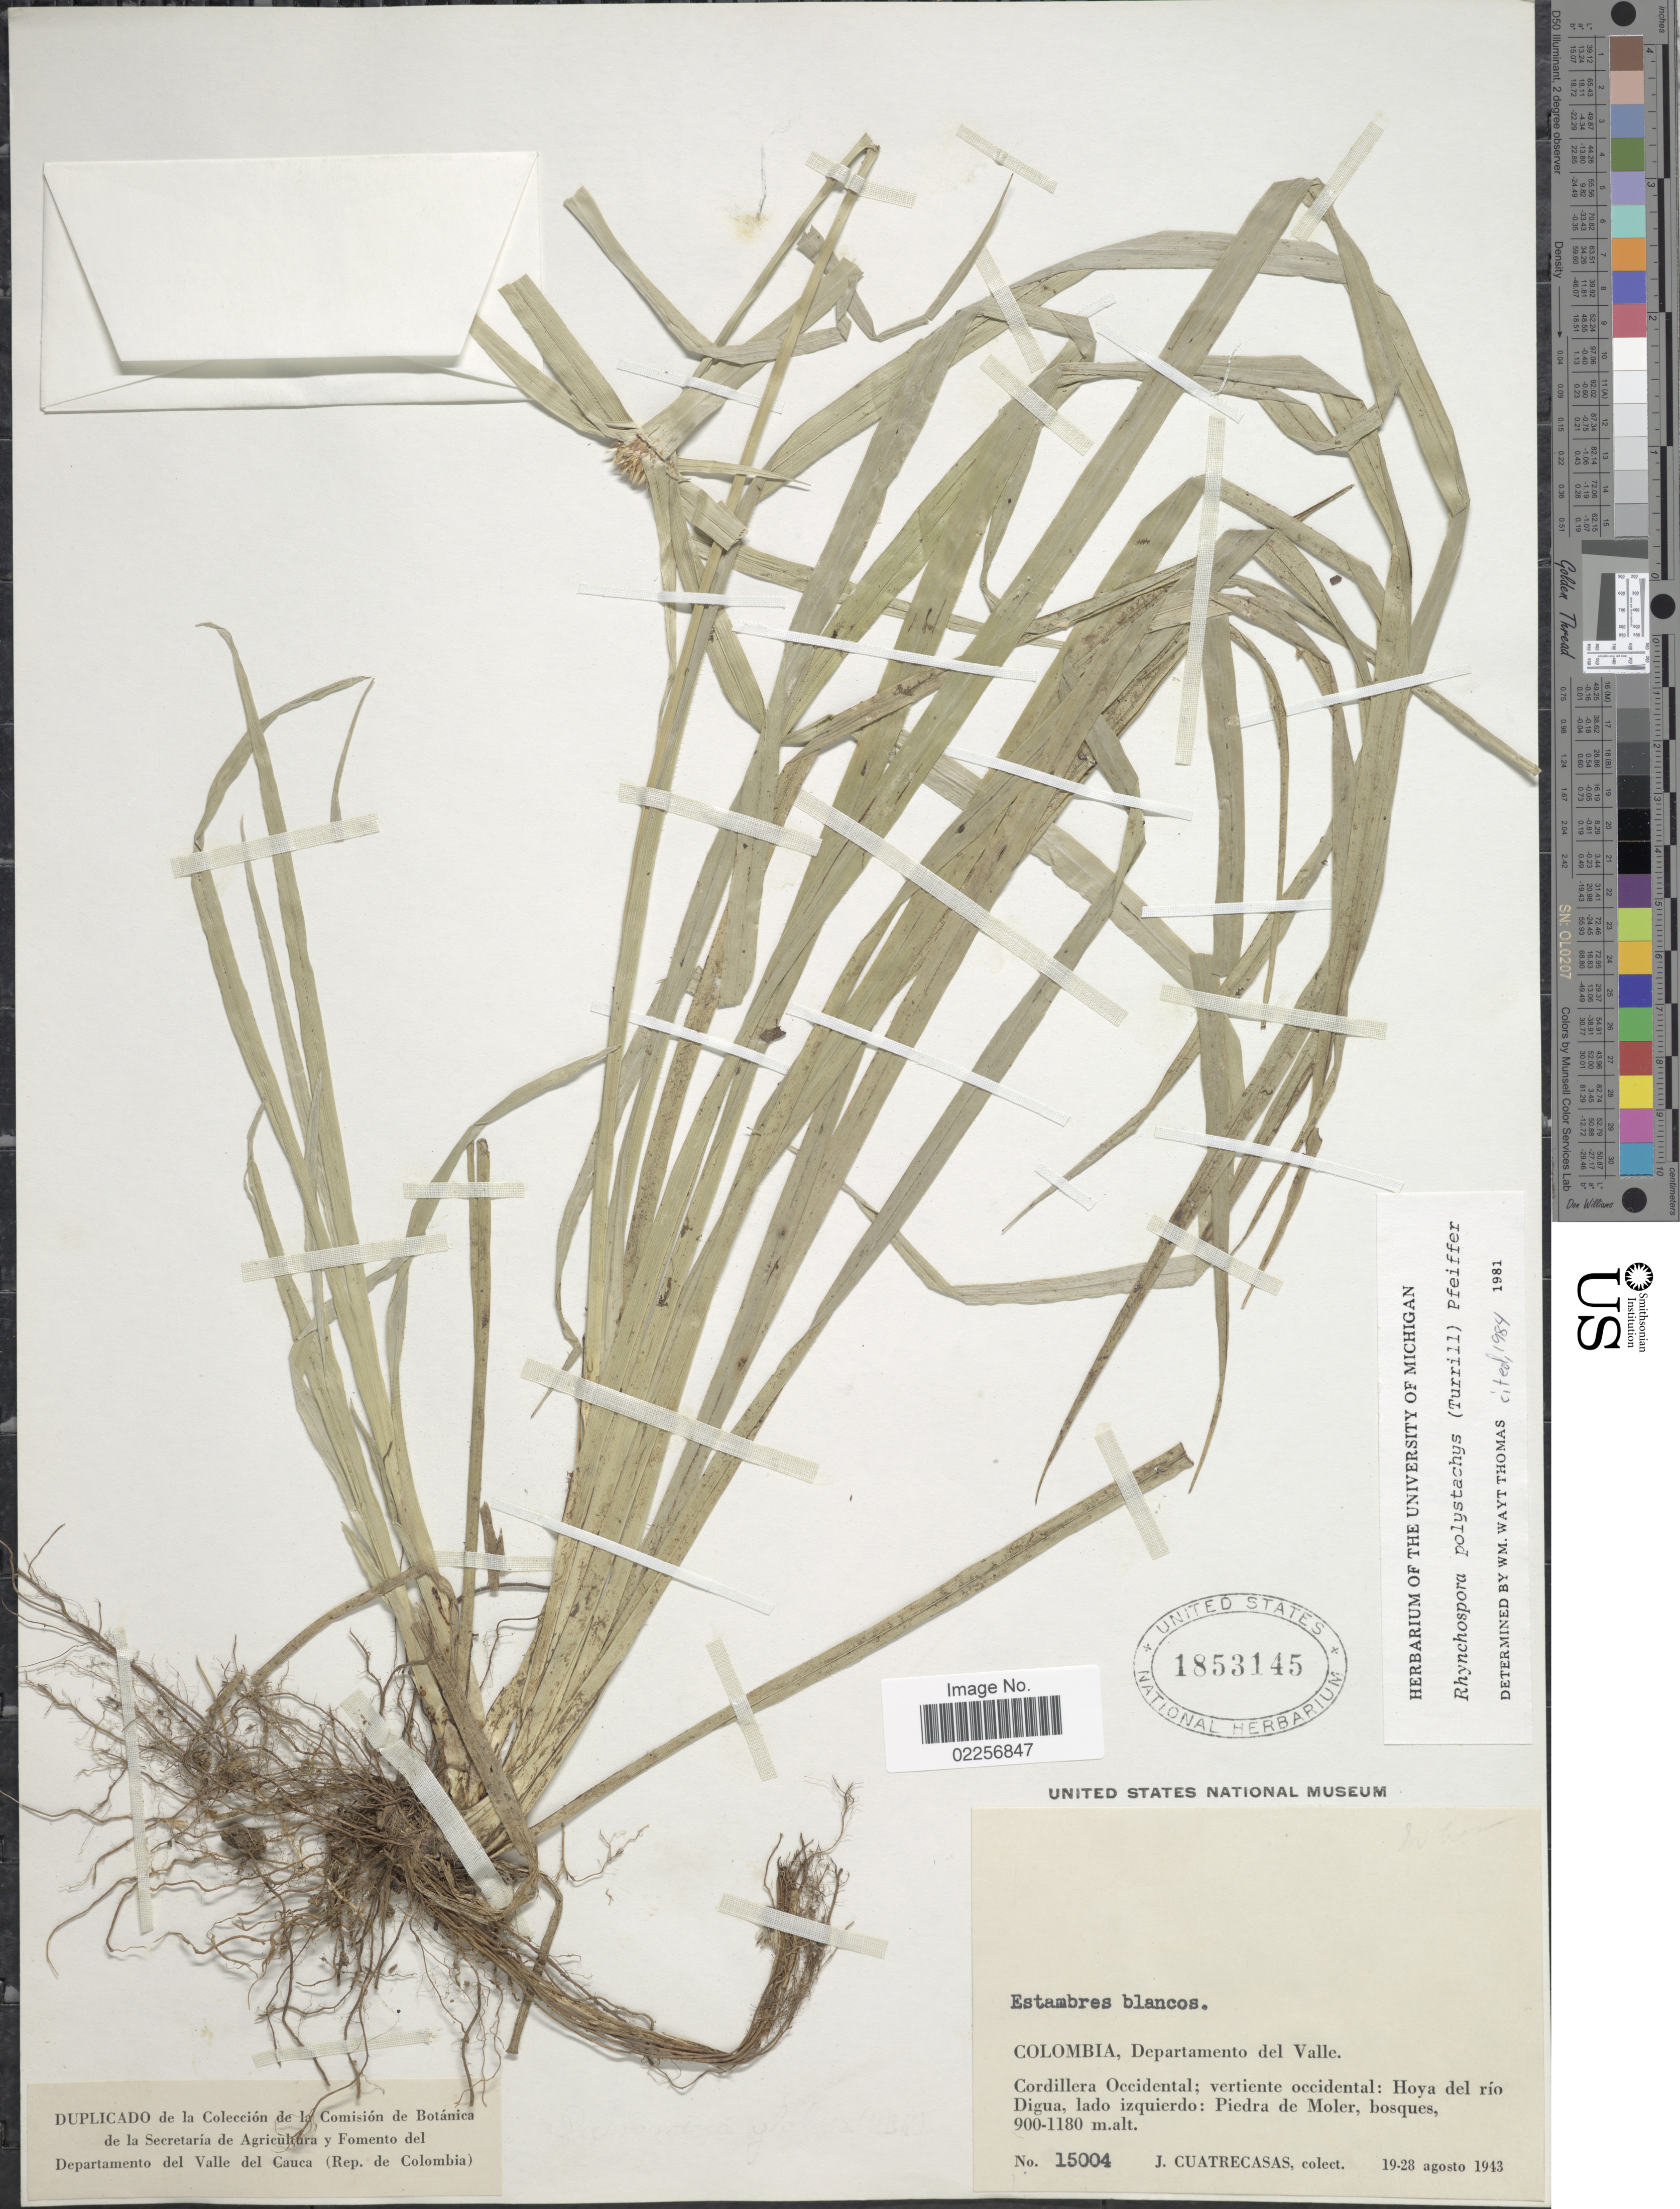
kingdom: Plantae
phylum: Tracheophyta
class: Liliopsida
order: Poales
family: Cyperaceae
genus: Rhynchospora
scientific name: Rhynchospora polystachys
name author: (Turrill) H. Pfeiff.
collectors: J. Cuatrecasas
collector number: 15004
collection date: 1943-08-19/1943-08-28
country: Colombia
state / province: Valle del Cauca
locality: Departamento del Valle. Cordillera Occidental, vertiente oriental; Hoya del rio Cali, lado izqueirdo: Piedra de Moler, bosques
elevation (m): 900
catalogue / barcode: US 1853145